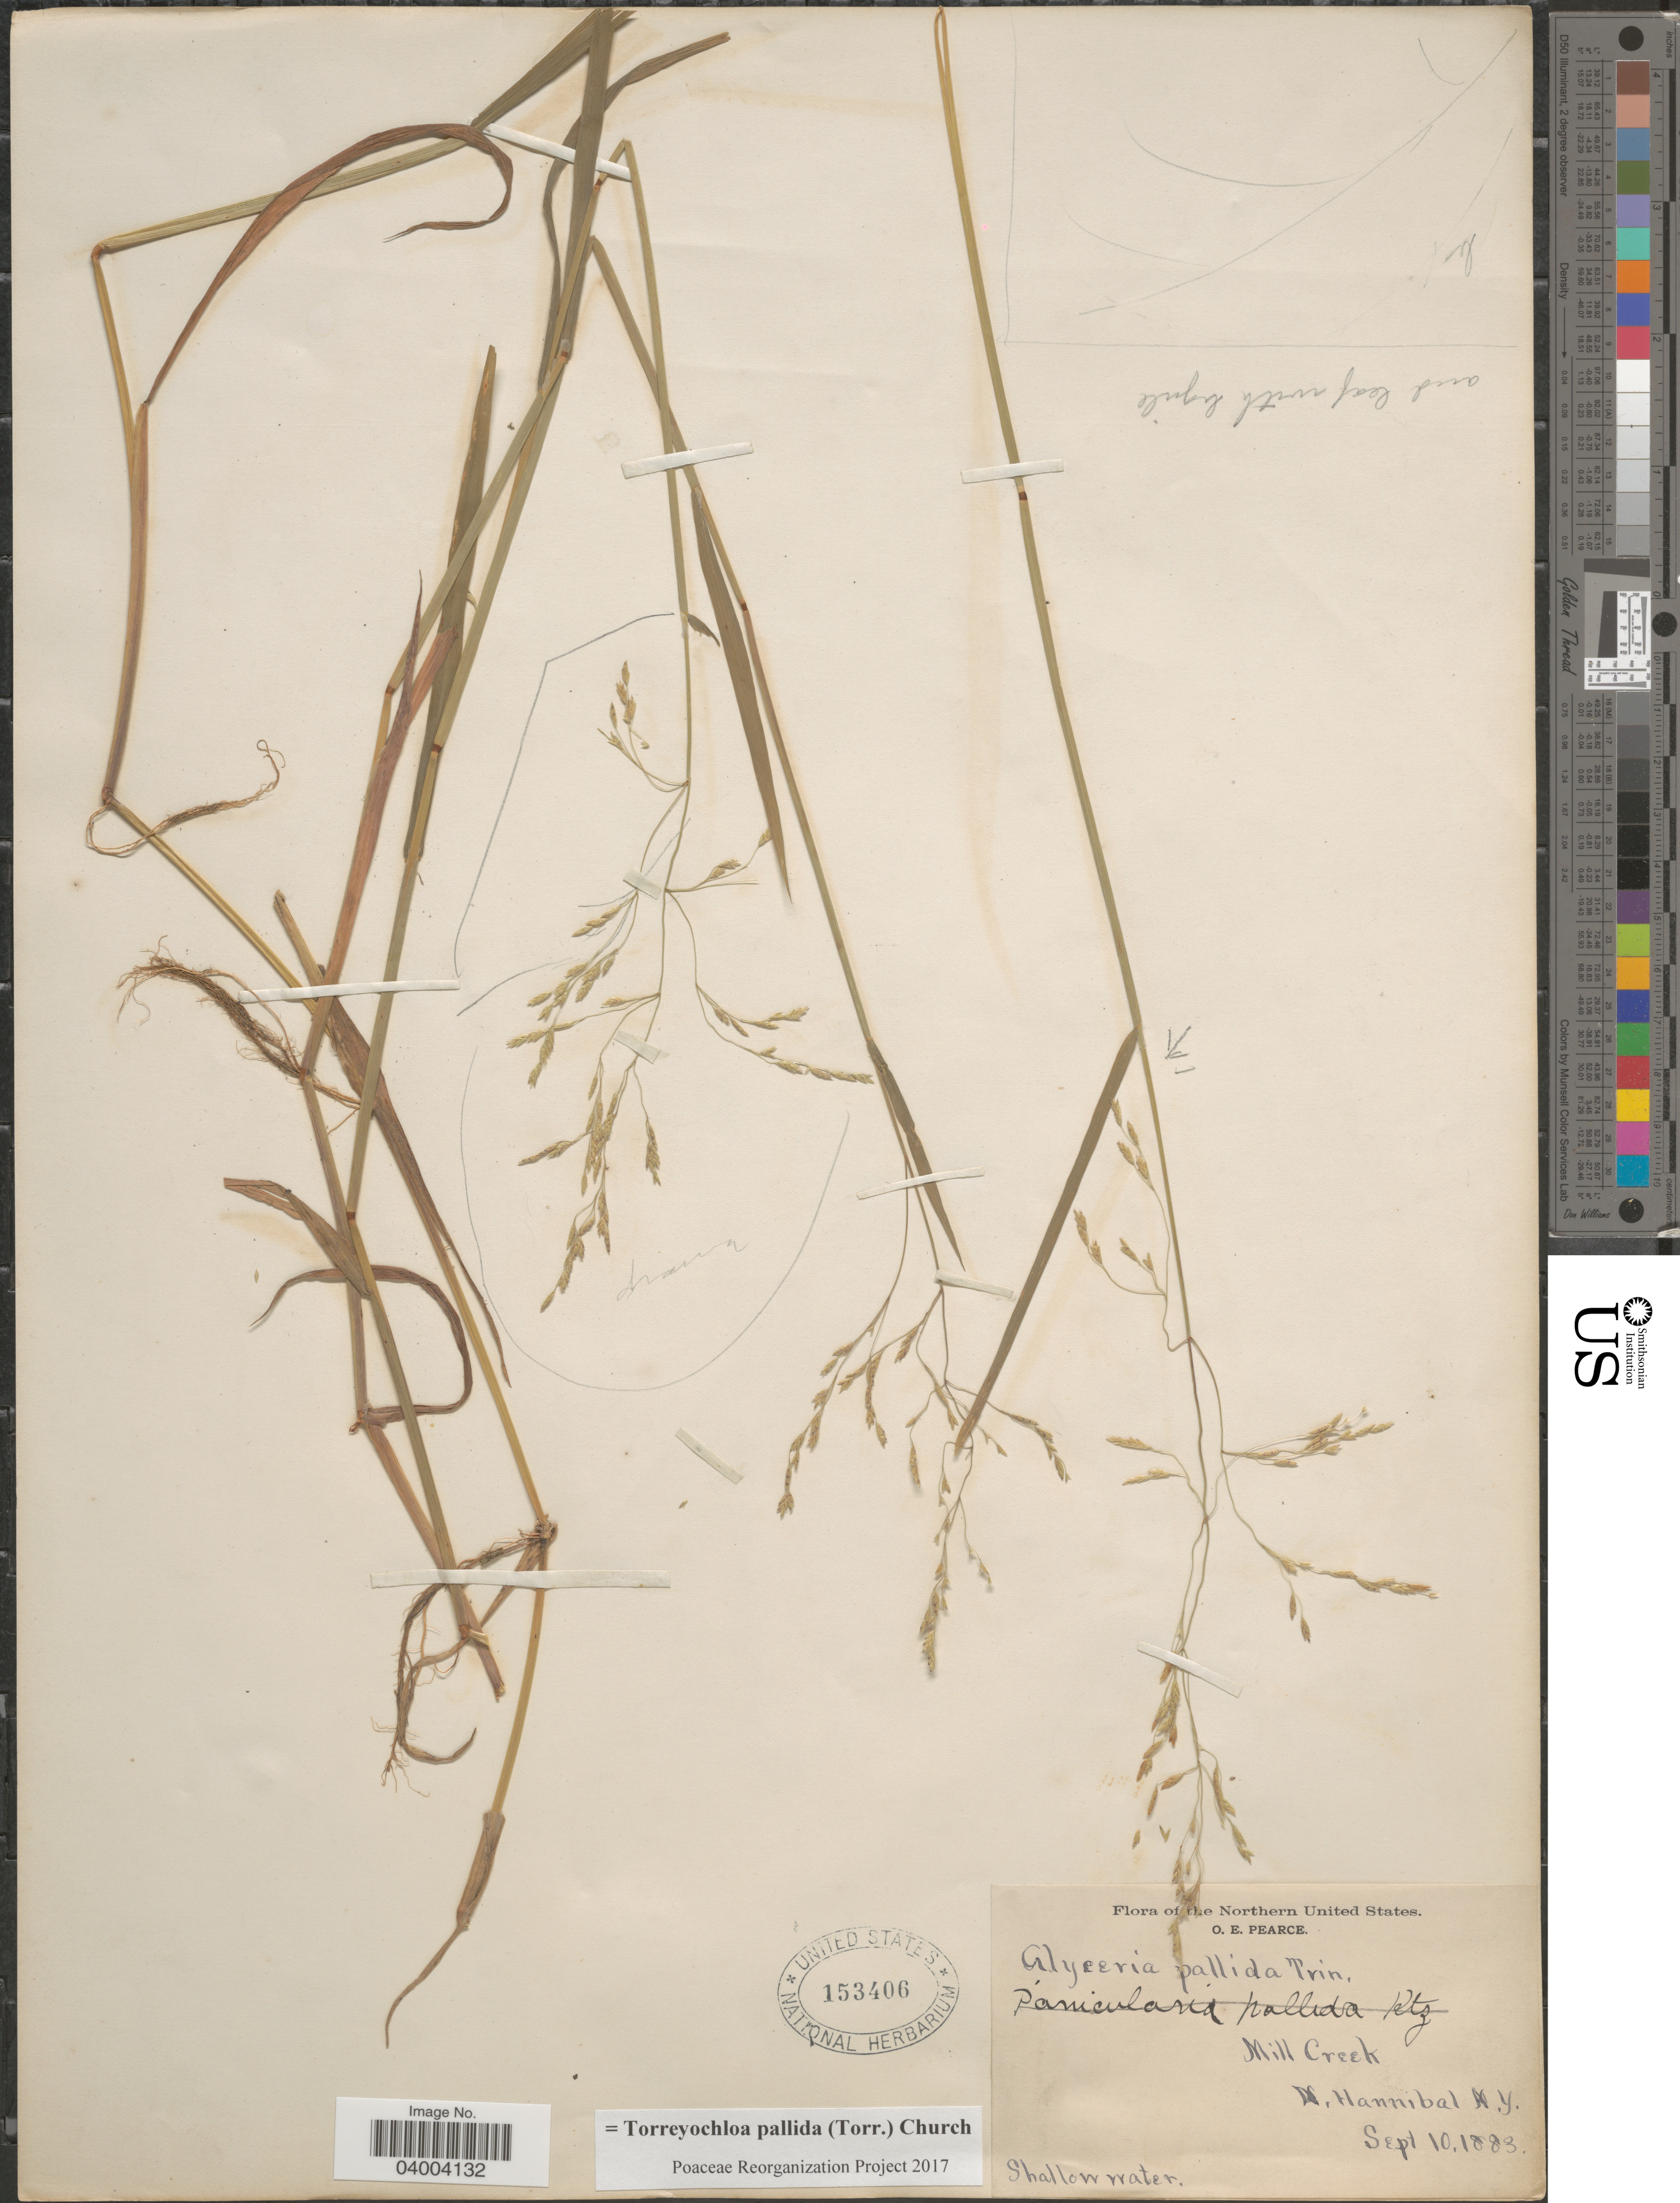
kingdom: Plantae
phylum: Tracheophyta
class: Liliopsida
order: Poales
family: Poaceae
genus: Torreyochloa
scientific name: Torreyochloa pallida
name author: (Torr.) G.L. Church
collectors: O. E. Pearce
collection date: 1883-09-10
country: United States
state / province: New York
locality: The Northern United States. Mill Creek. N. Hannibal.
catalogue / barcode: US 153406